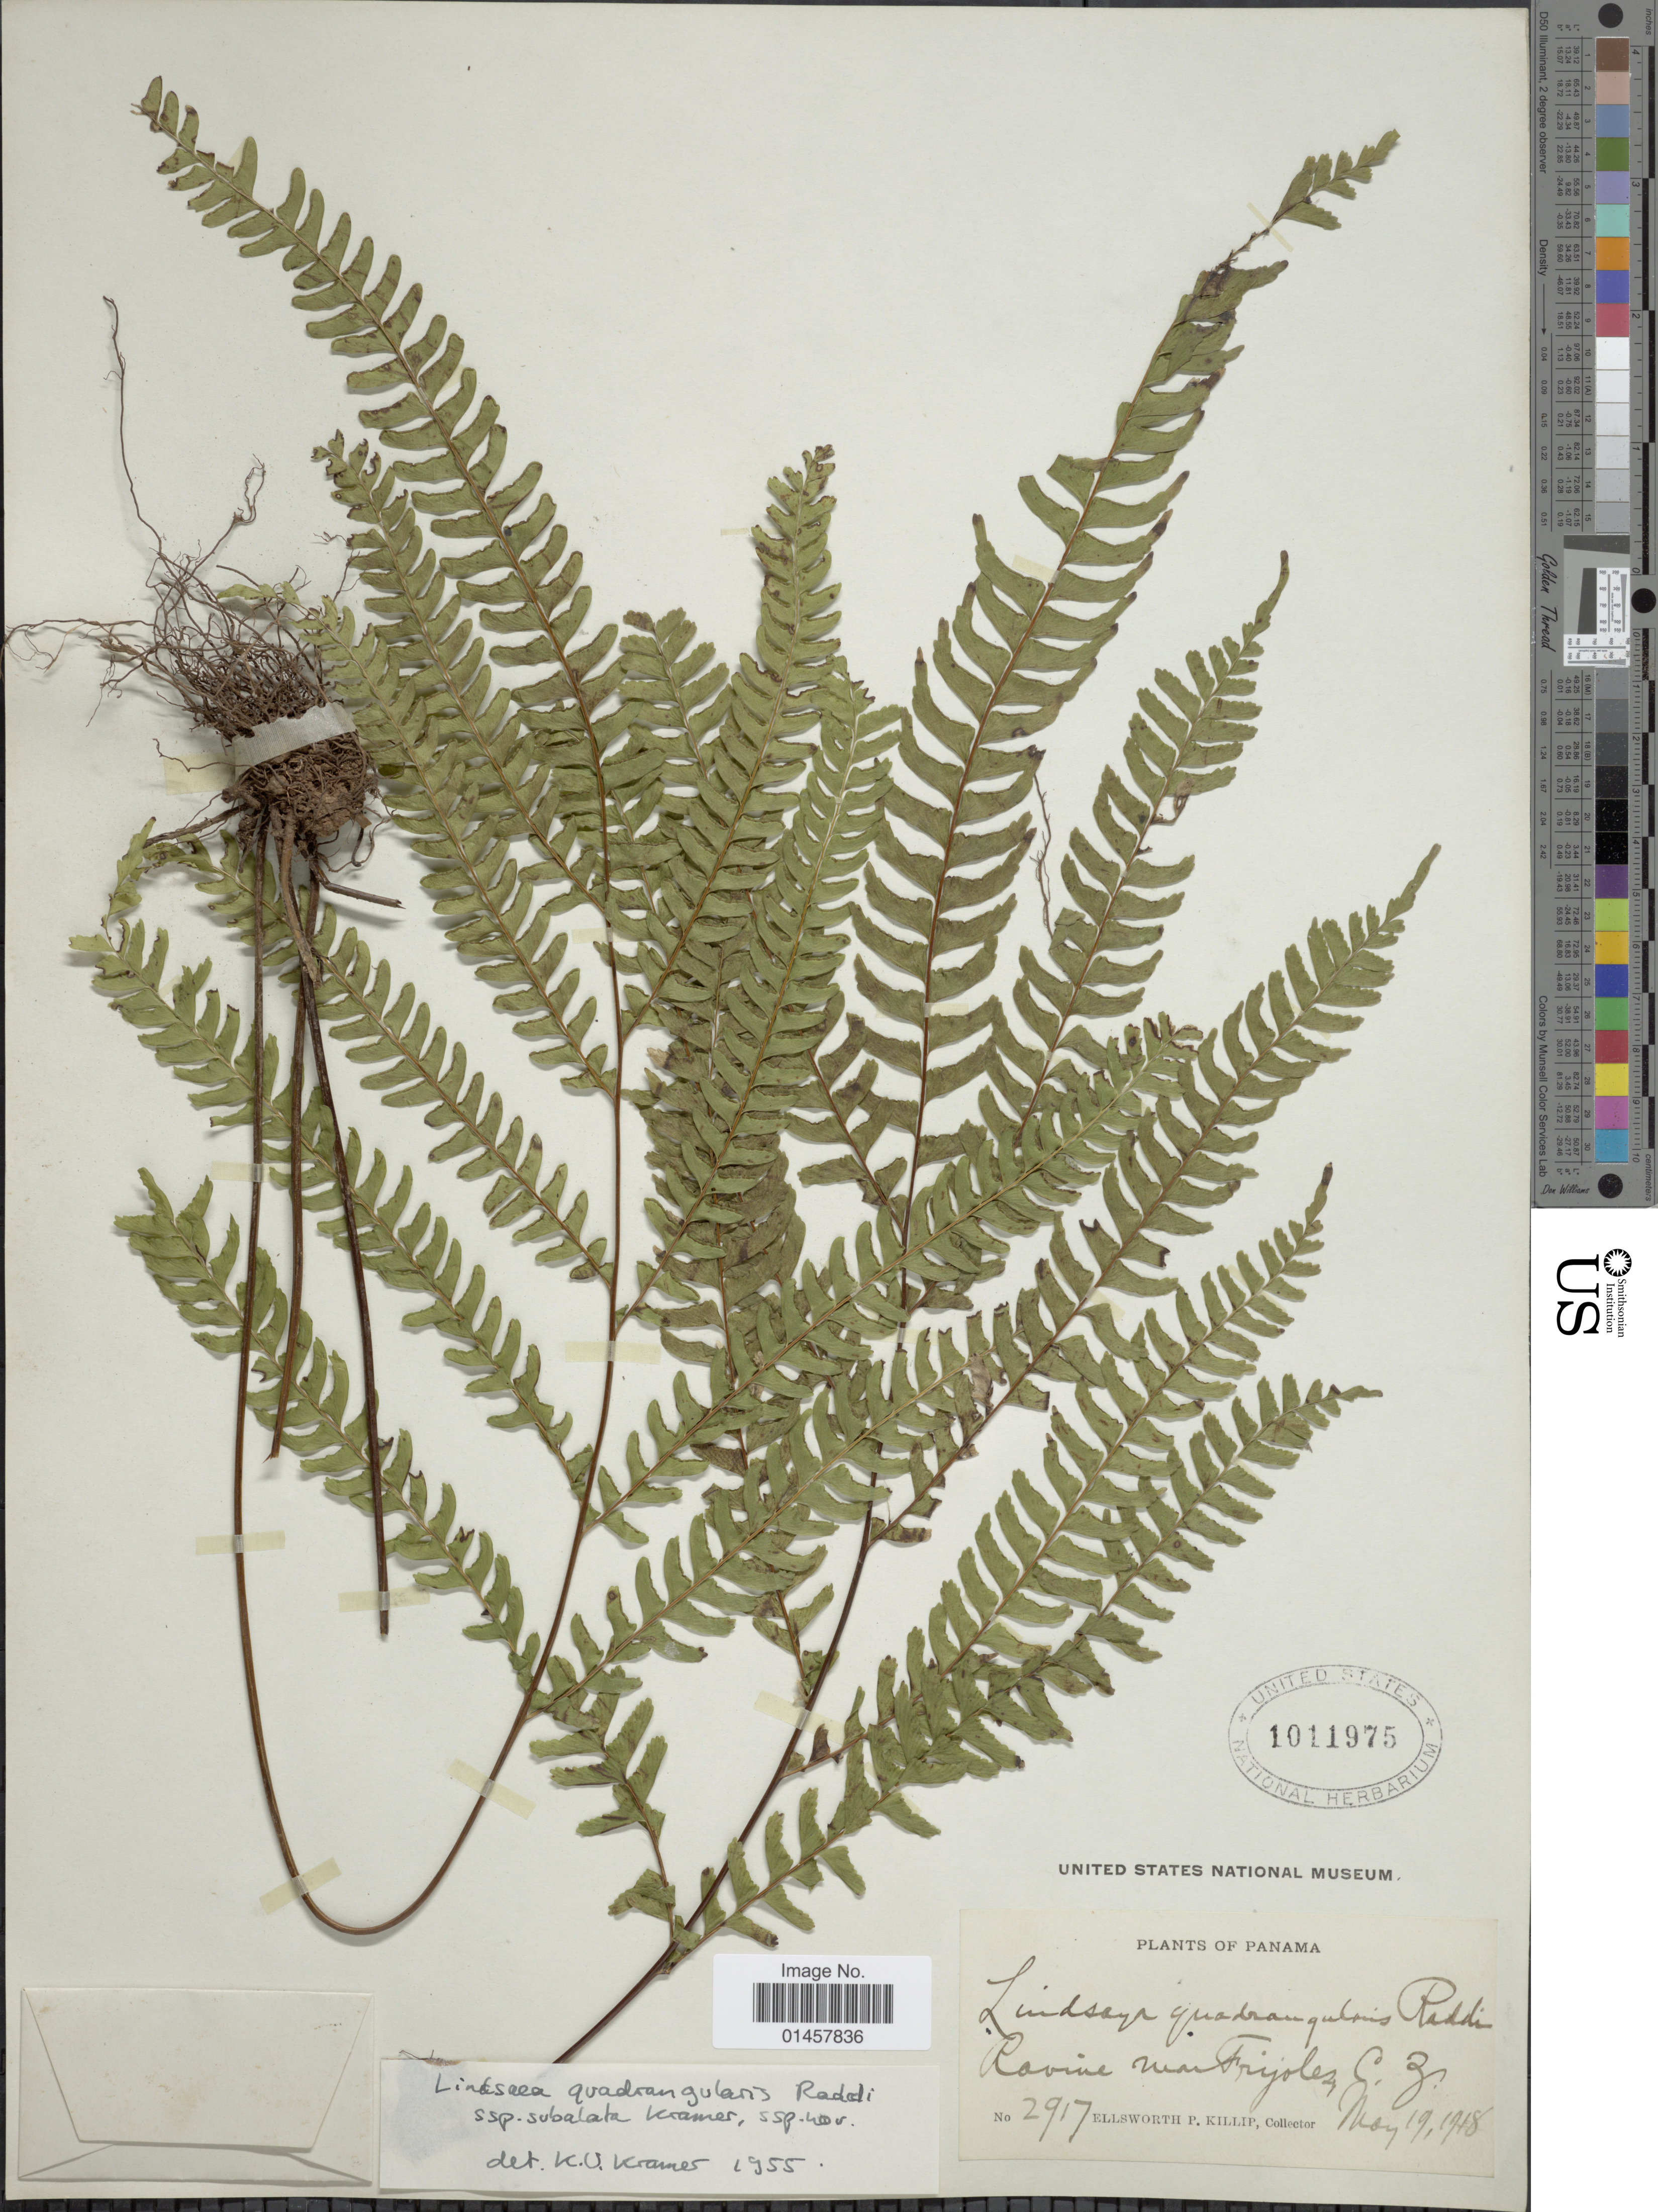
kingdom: Plantae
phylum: Tracheophyta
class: Polypodiopsida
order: Polypodiales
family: Lindsaeaceae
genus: Lindsaea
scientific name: Lindsaea quadrangularis subsp. subalata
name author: K.U. Kramer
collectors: E. P. Killip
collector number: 2917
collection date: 1918-05-19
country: Panama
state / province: Colón / Panamá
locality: Ravine near Frijoles, C.Z.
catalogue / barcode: US 1011975